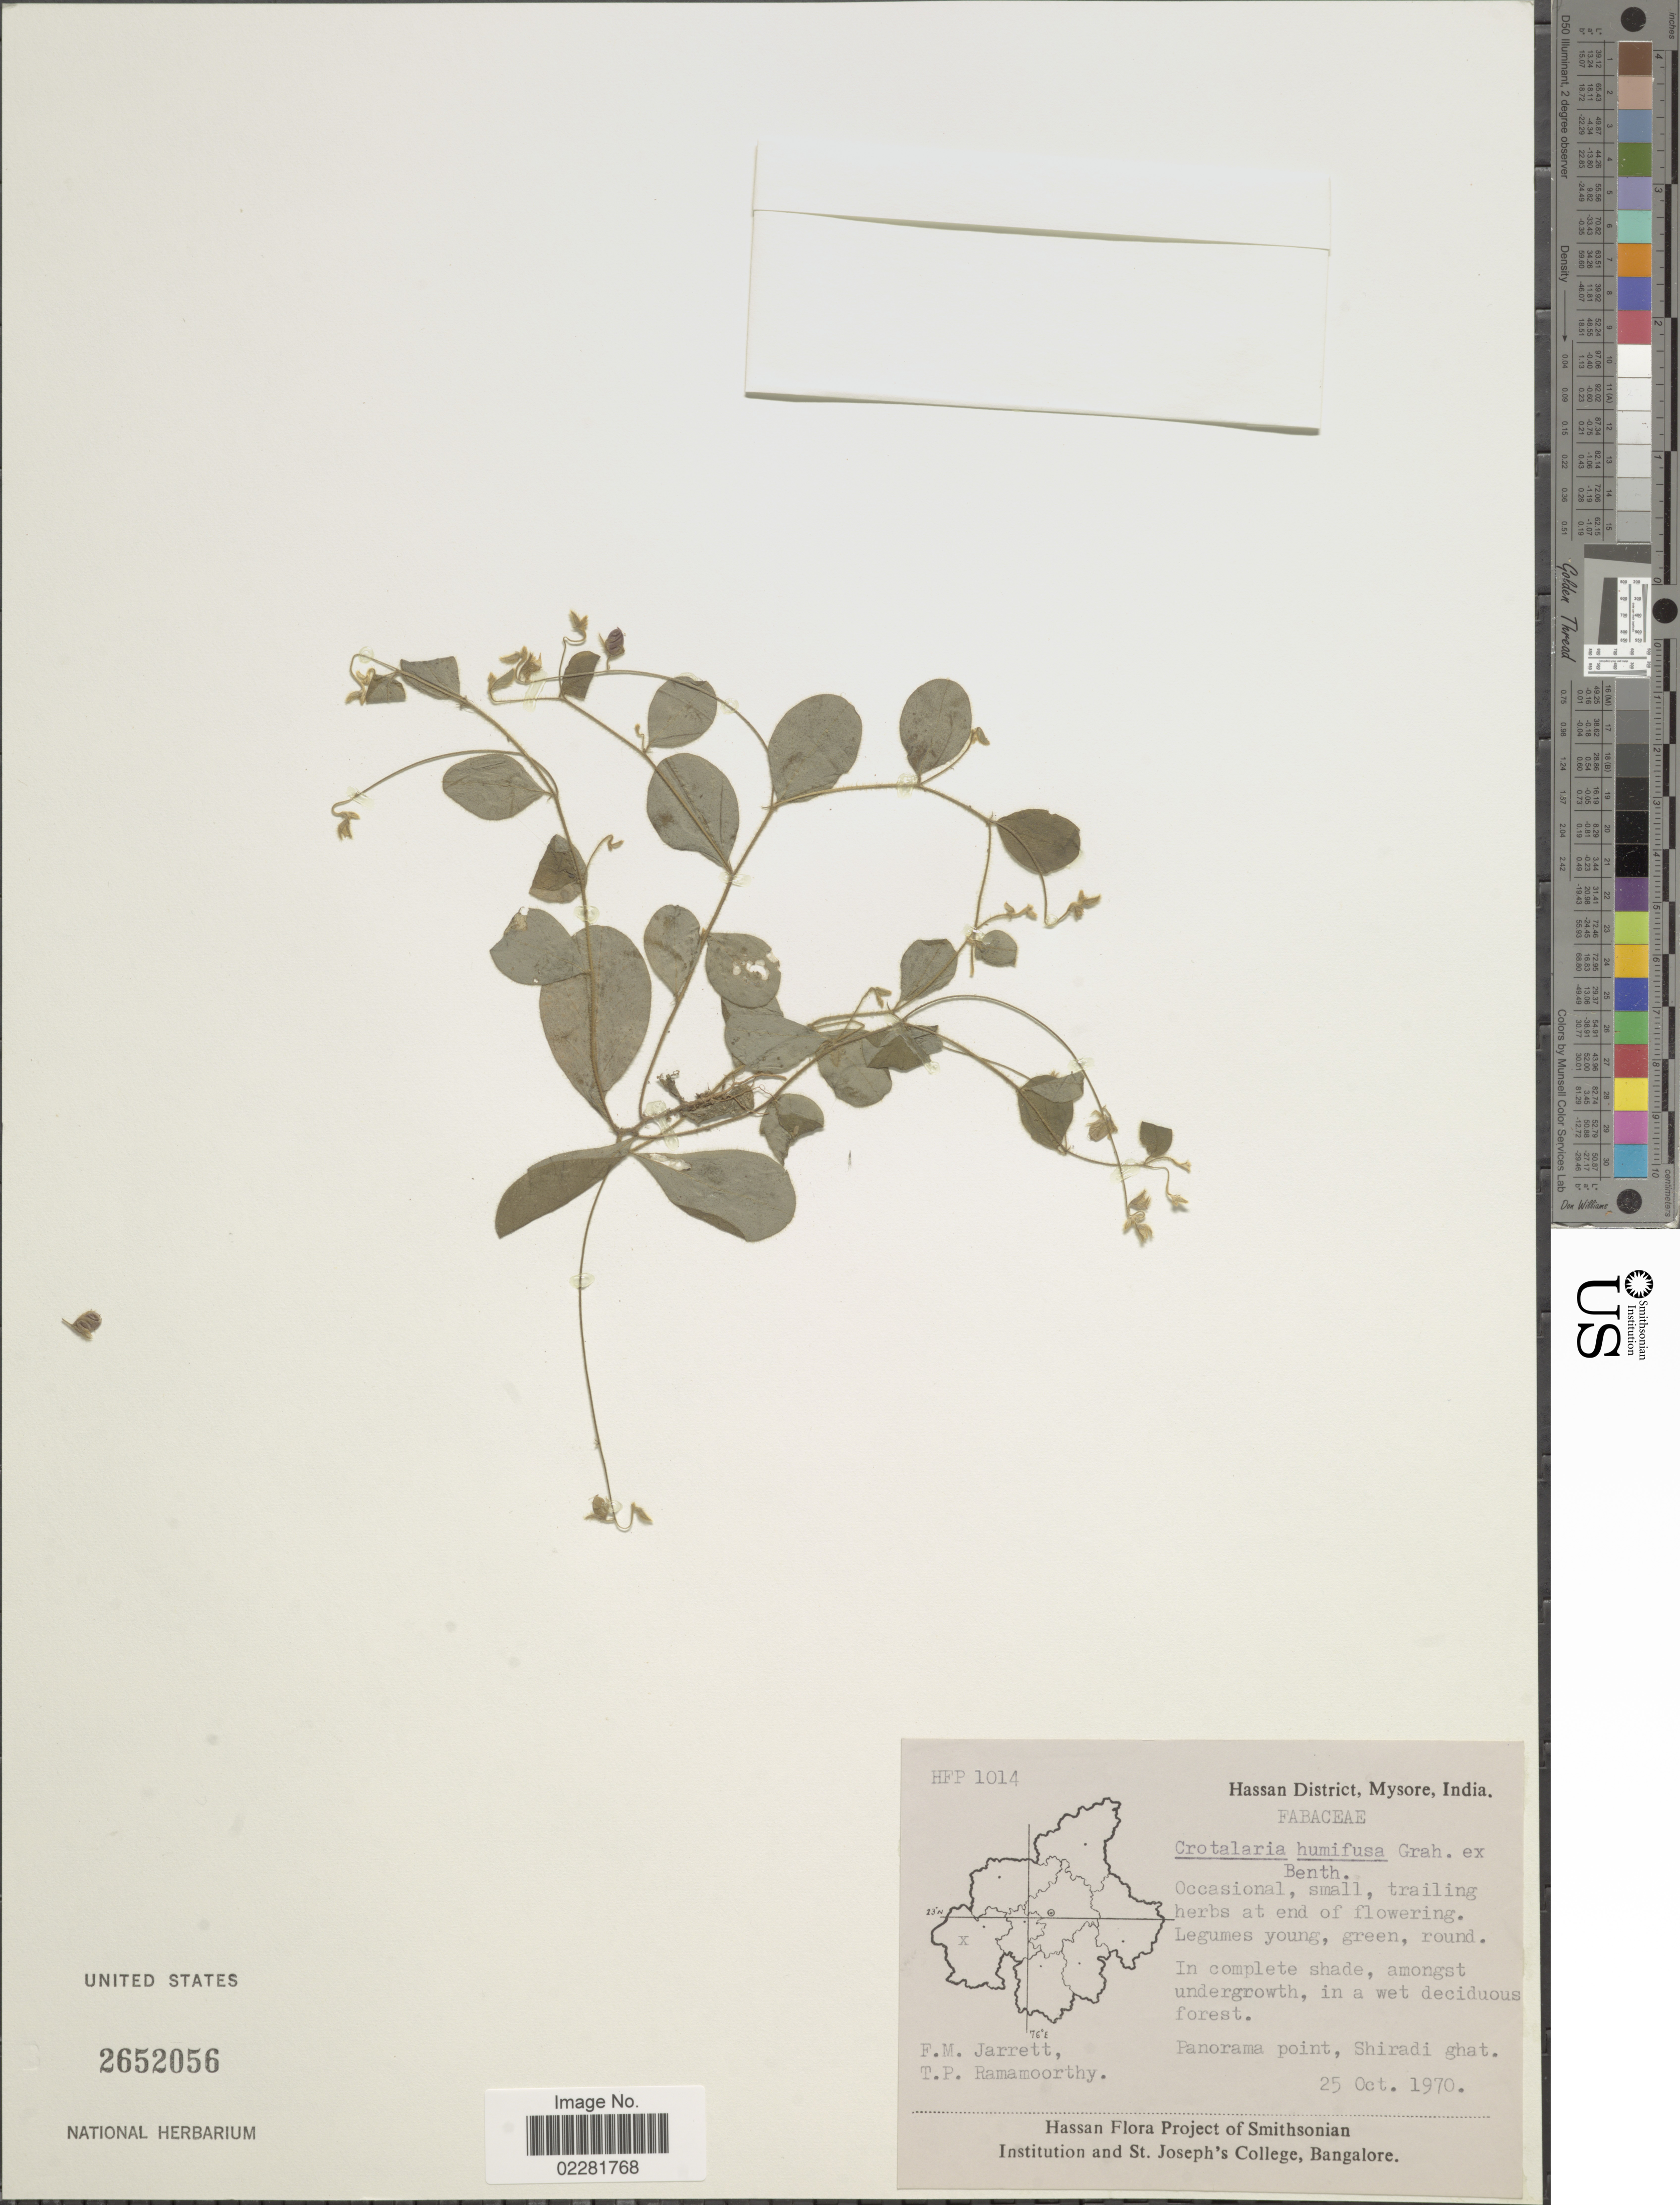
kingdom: Plantae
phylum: Tracheophyta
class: Magnoliopsida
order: Fabales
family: Fabaceae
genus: Crotalaria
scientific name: Crotalaria acicularis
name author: Ham.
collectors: F. M. Jarrett & T. P. Ramamoorthy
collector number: HFP1014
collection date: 1970-10-25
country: India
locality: Hassan District, Mysore, Panorama point, Shiradi ghat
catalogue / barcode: US 2652056